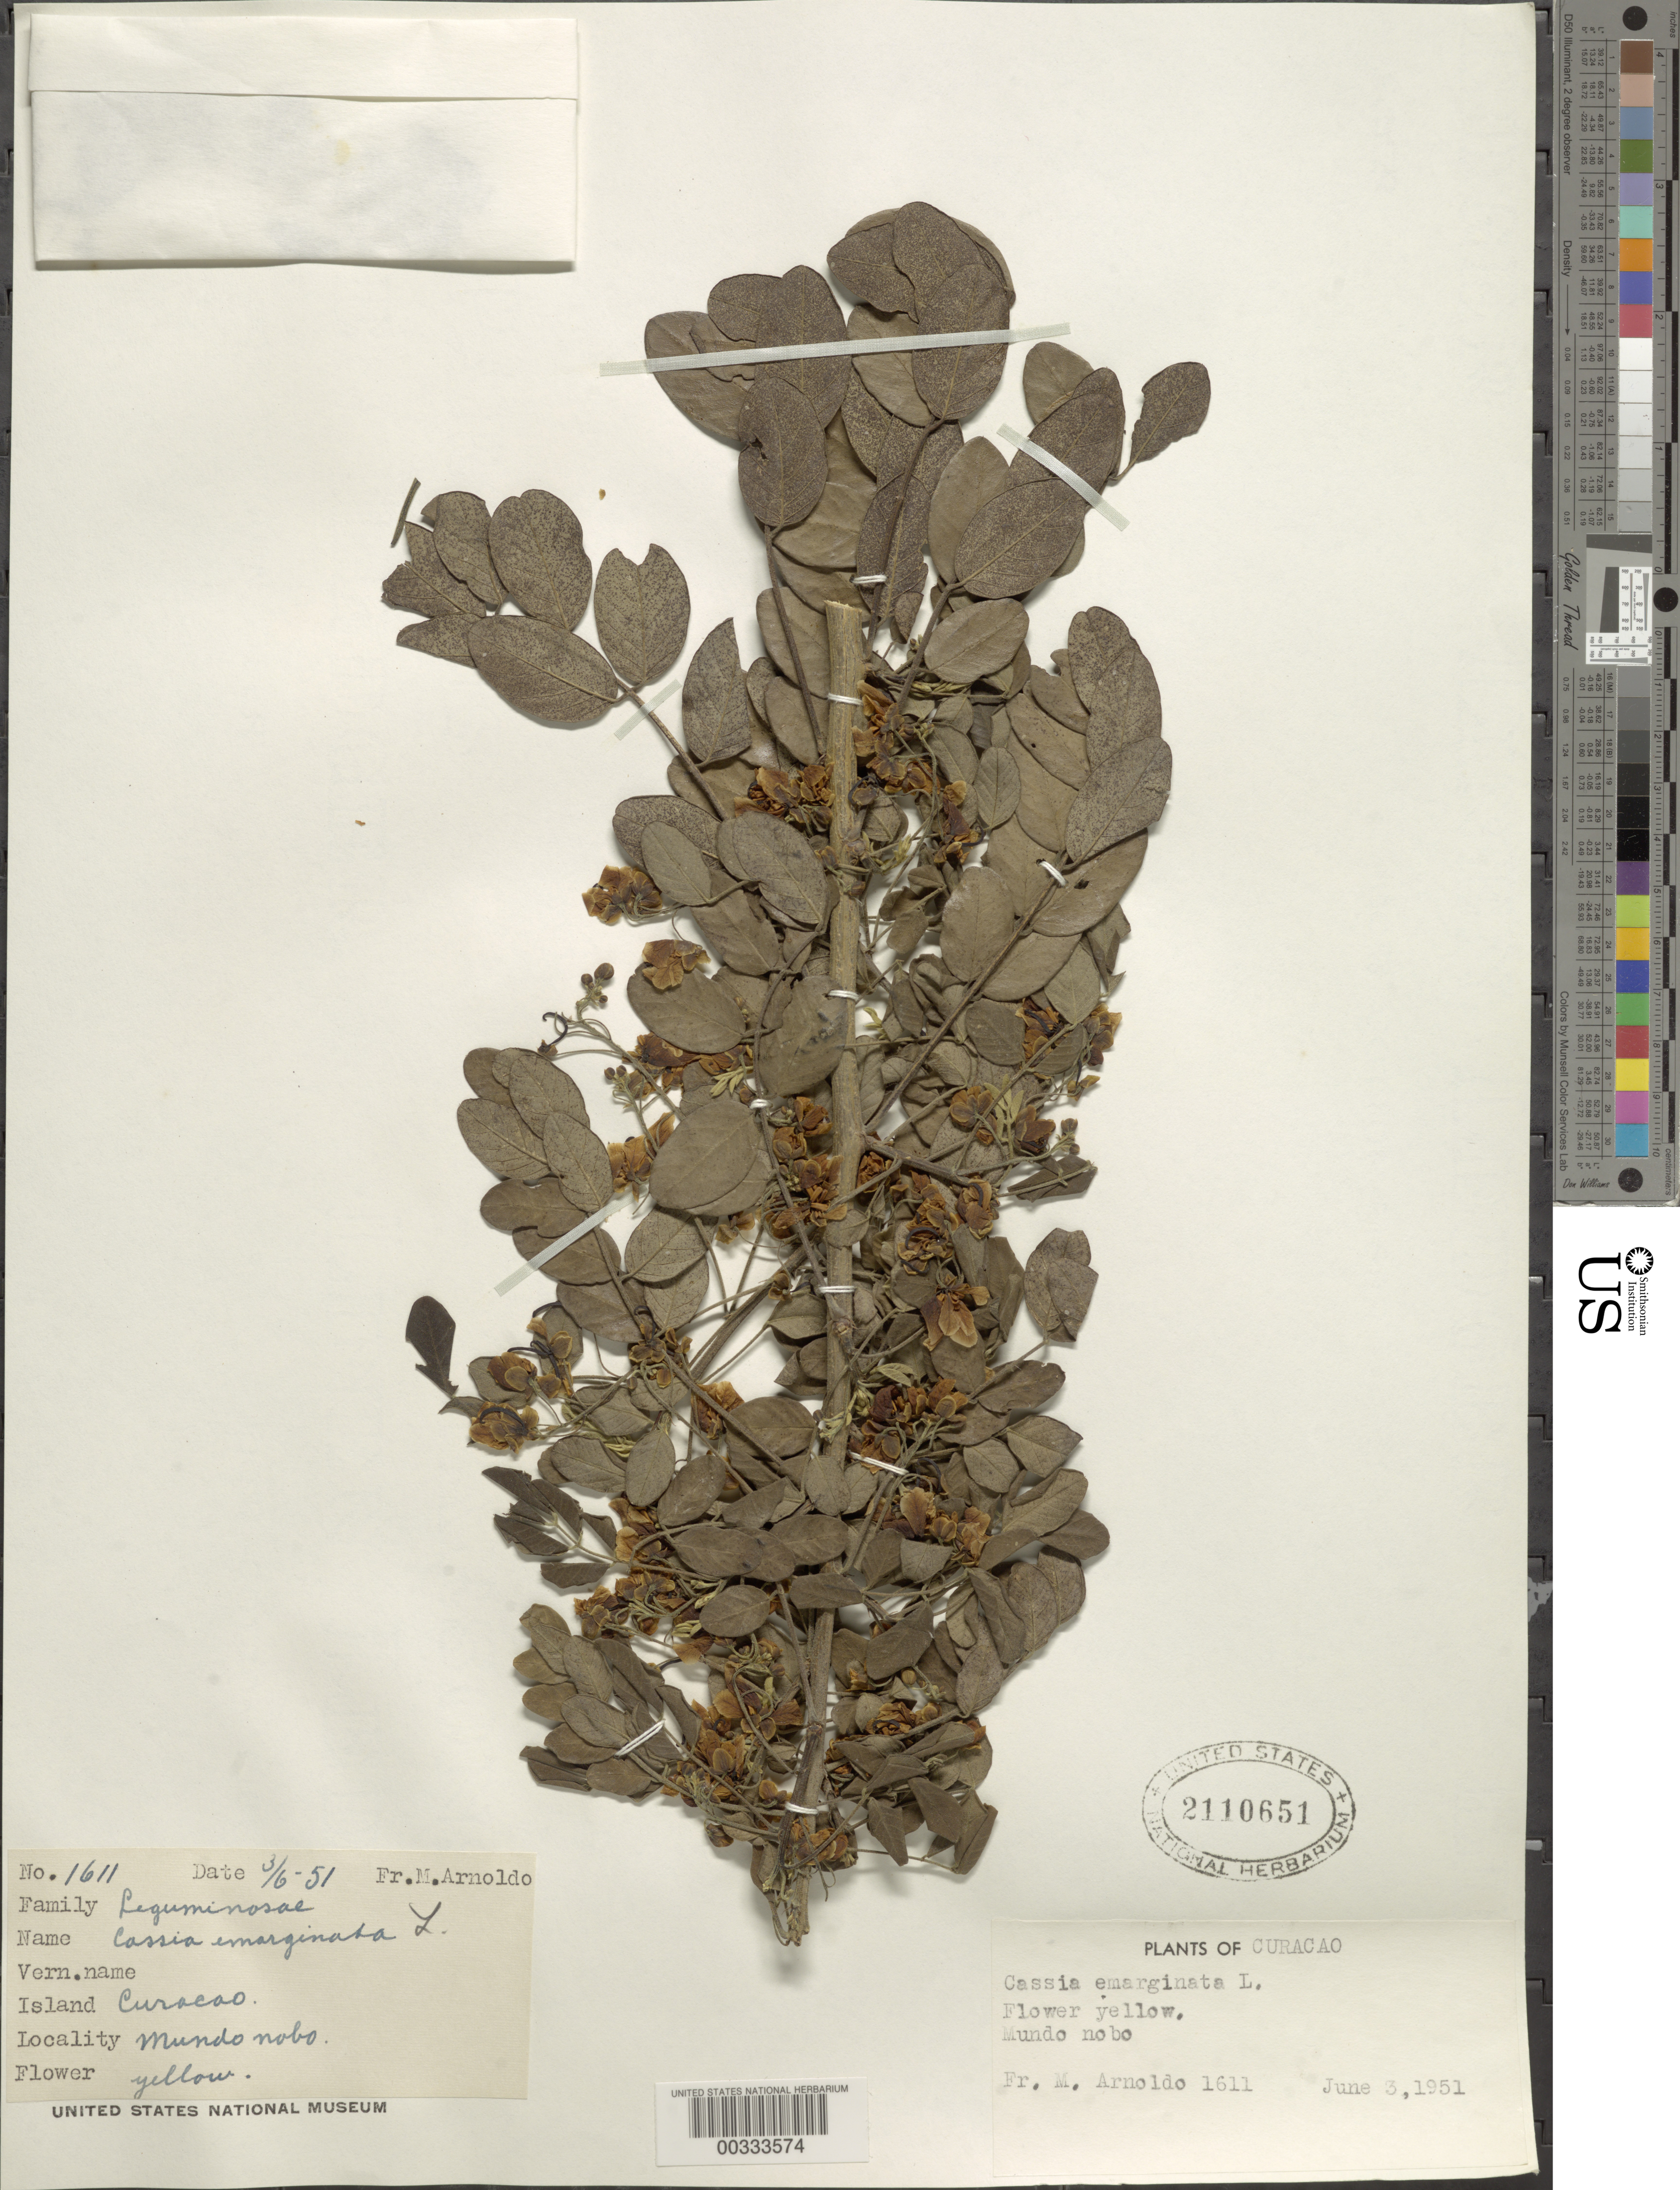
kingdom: Plantae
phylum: Tracheophyta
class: Magnoliopsida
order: Fabales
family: Fabaceae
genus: Senna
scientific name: Senna atomaria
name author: (L.) H.S. Irwin & Barneby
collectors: F. Arnold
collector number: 1611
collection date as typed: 03 Jun 1951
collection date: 1951-06-03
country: Curaçao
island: Curaçao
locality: Mundo nobo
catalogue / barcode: US 2110651